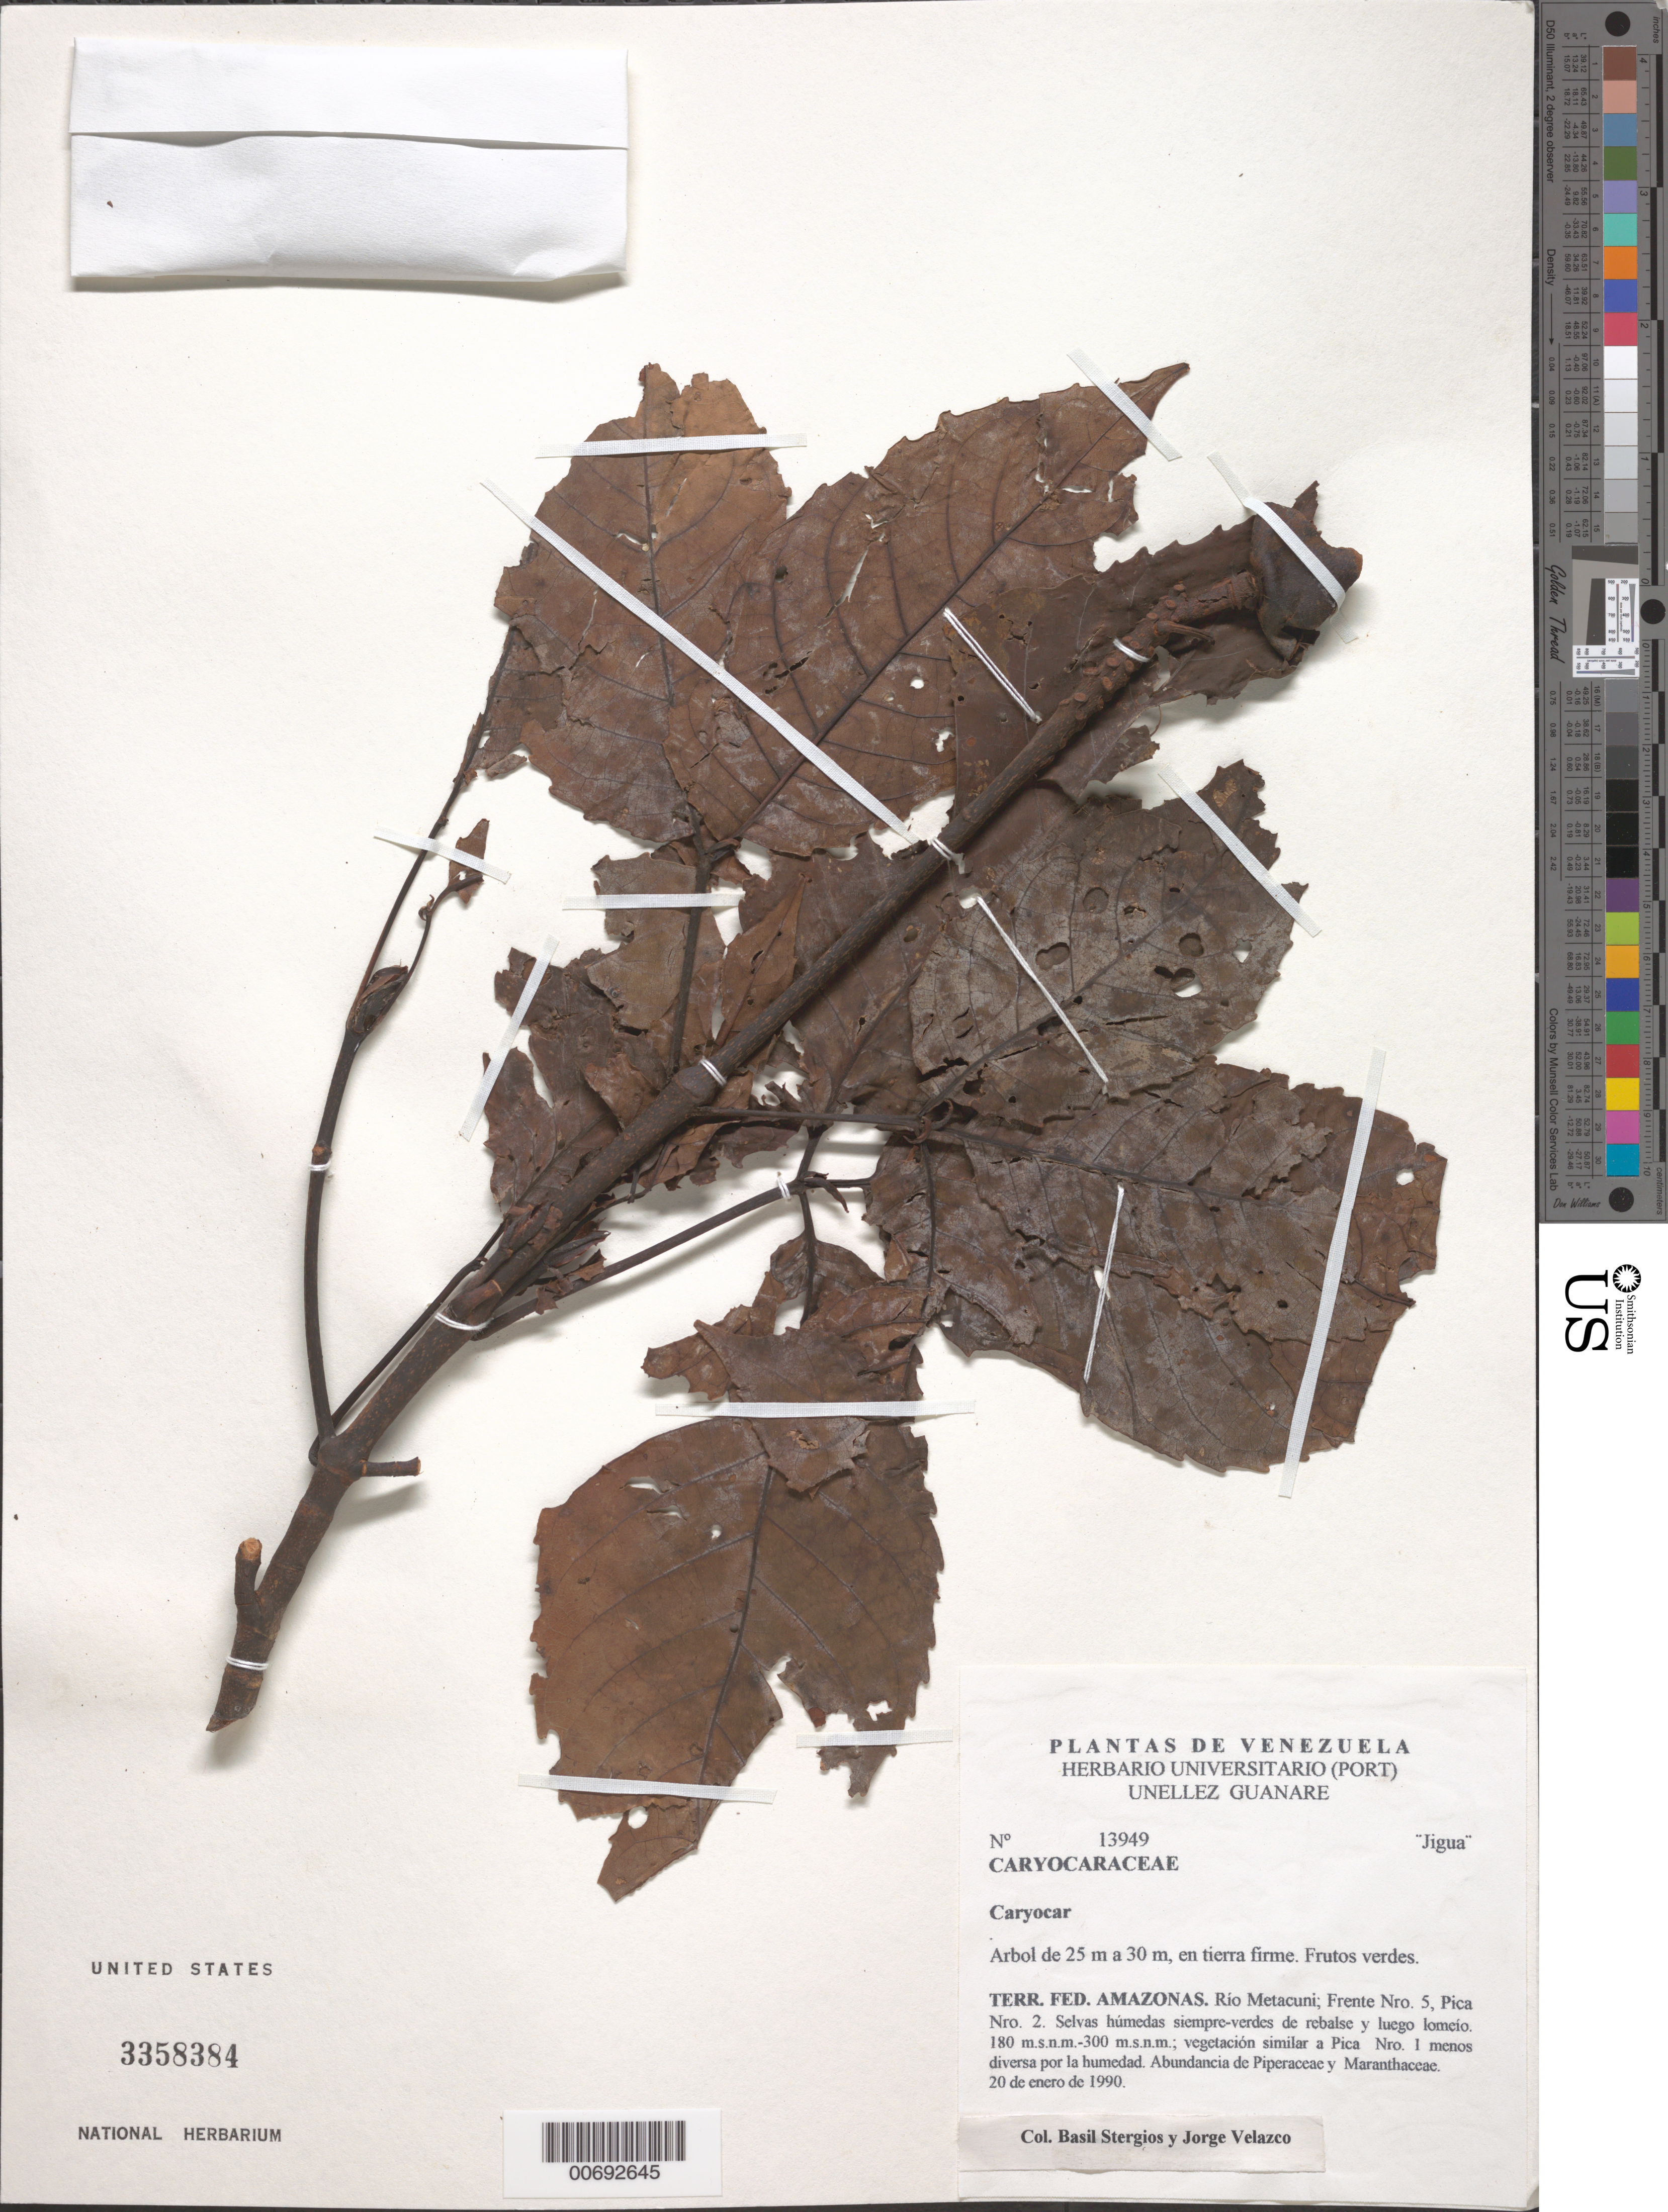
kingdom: Plantae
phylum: Tracheophyta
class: Magnoliopsida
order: Malpighiales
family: Caryocaraceae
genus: Caryocar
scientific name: Caryocar sp.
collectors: B. G. Stergios & J. Velazco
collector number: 13949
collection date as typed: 20-Jan-90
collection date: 1990-01-20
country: Venezuela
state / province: Amazonas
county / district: Alto Orinoco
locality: Río Metacuni; Frente No. 5, Pica No. 2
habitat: Tierra firme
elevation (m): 180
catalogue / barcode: US 3358384